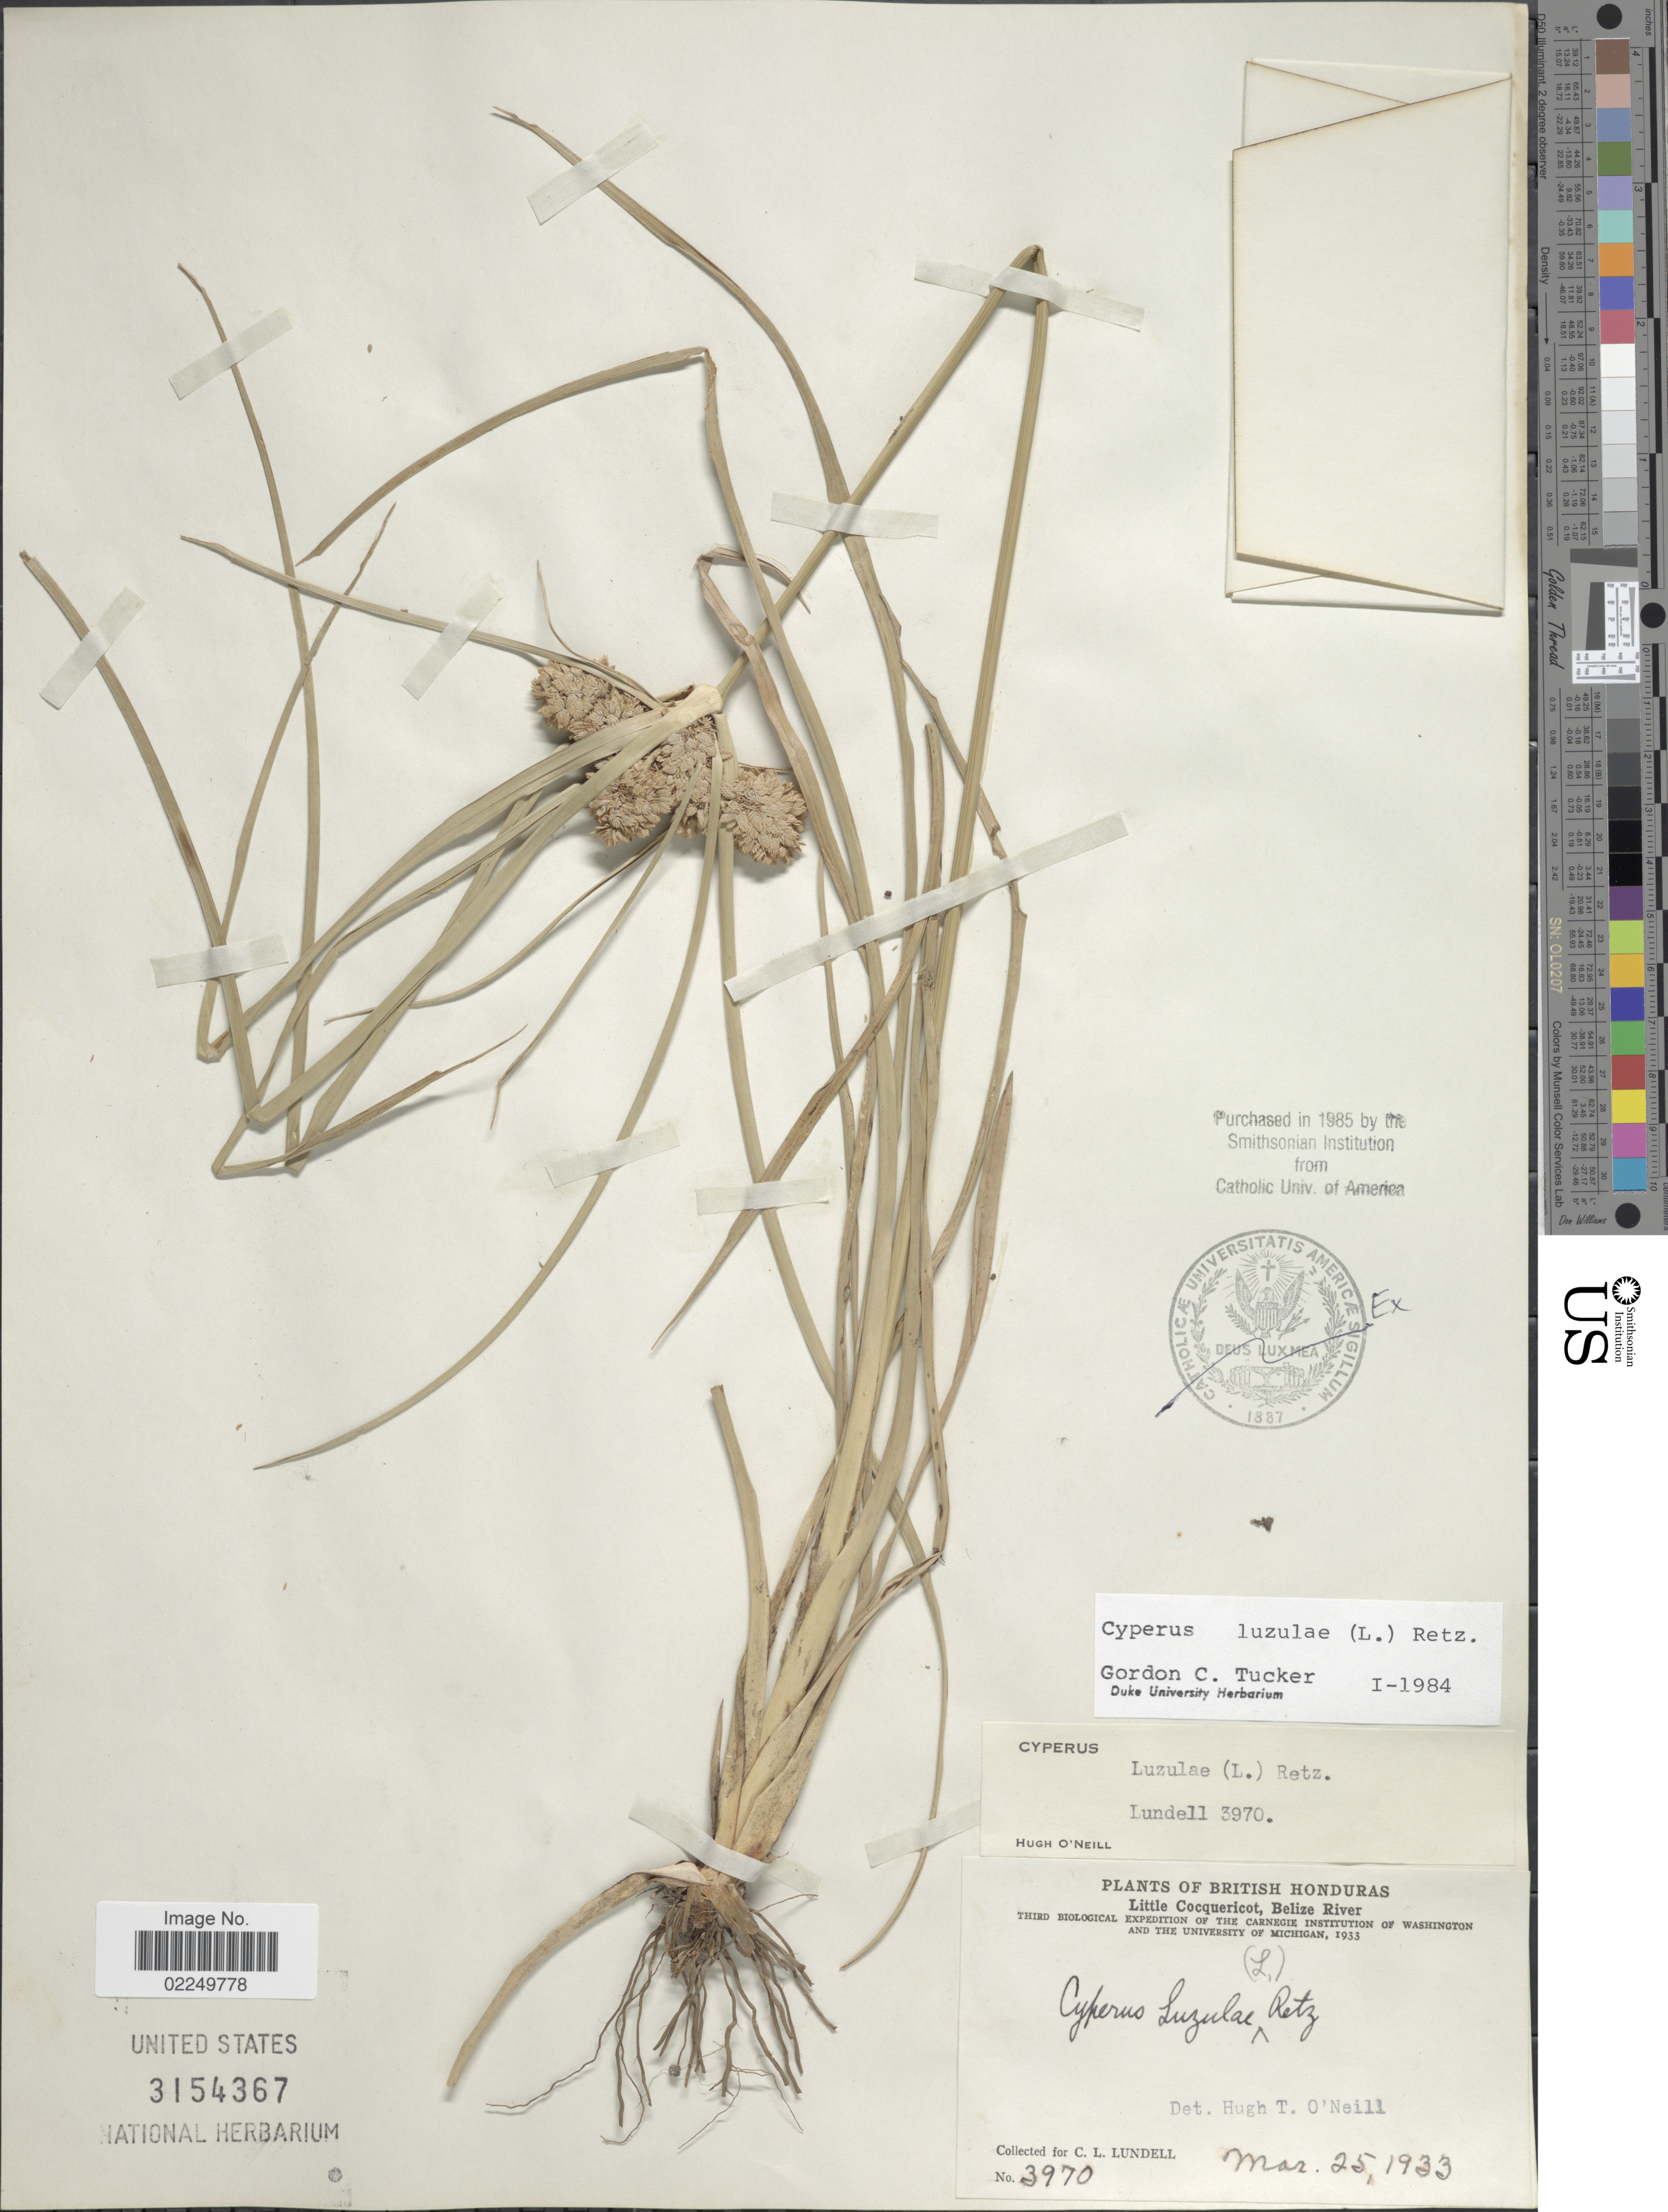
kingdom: Plantae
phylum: Tracheophyta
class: Liliopsida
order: Poales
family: Cyperaceae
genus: Cyperus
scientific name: Cyperus luzulae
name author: (L.) Rottb. ex Retz.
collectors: C. L. Lundell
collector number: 3970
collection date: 1933-03-25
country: Belize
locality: British Honduras, Little Cocquericot, Belize River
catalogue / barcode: US 3154367